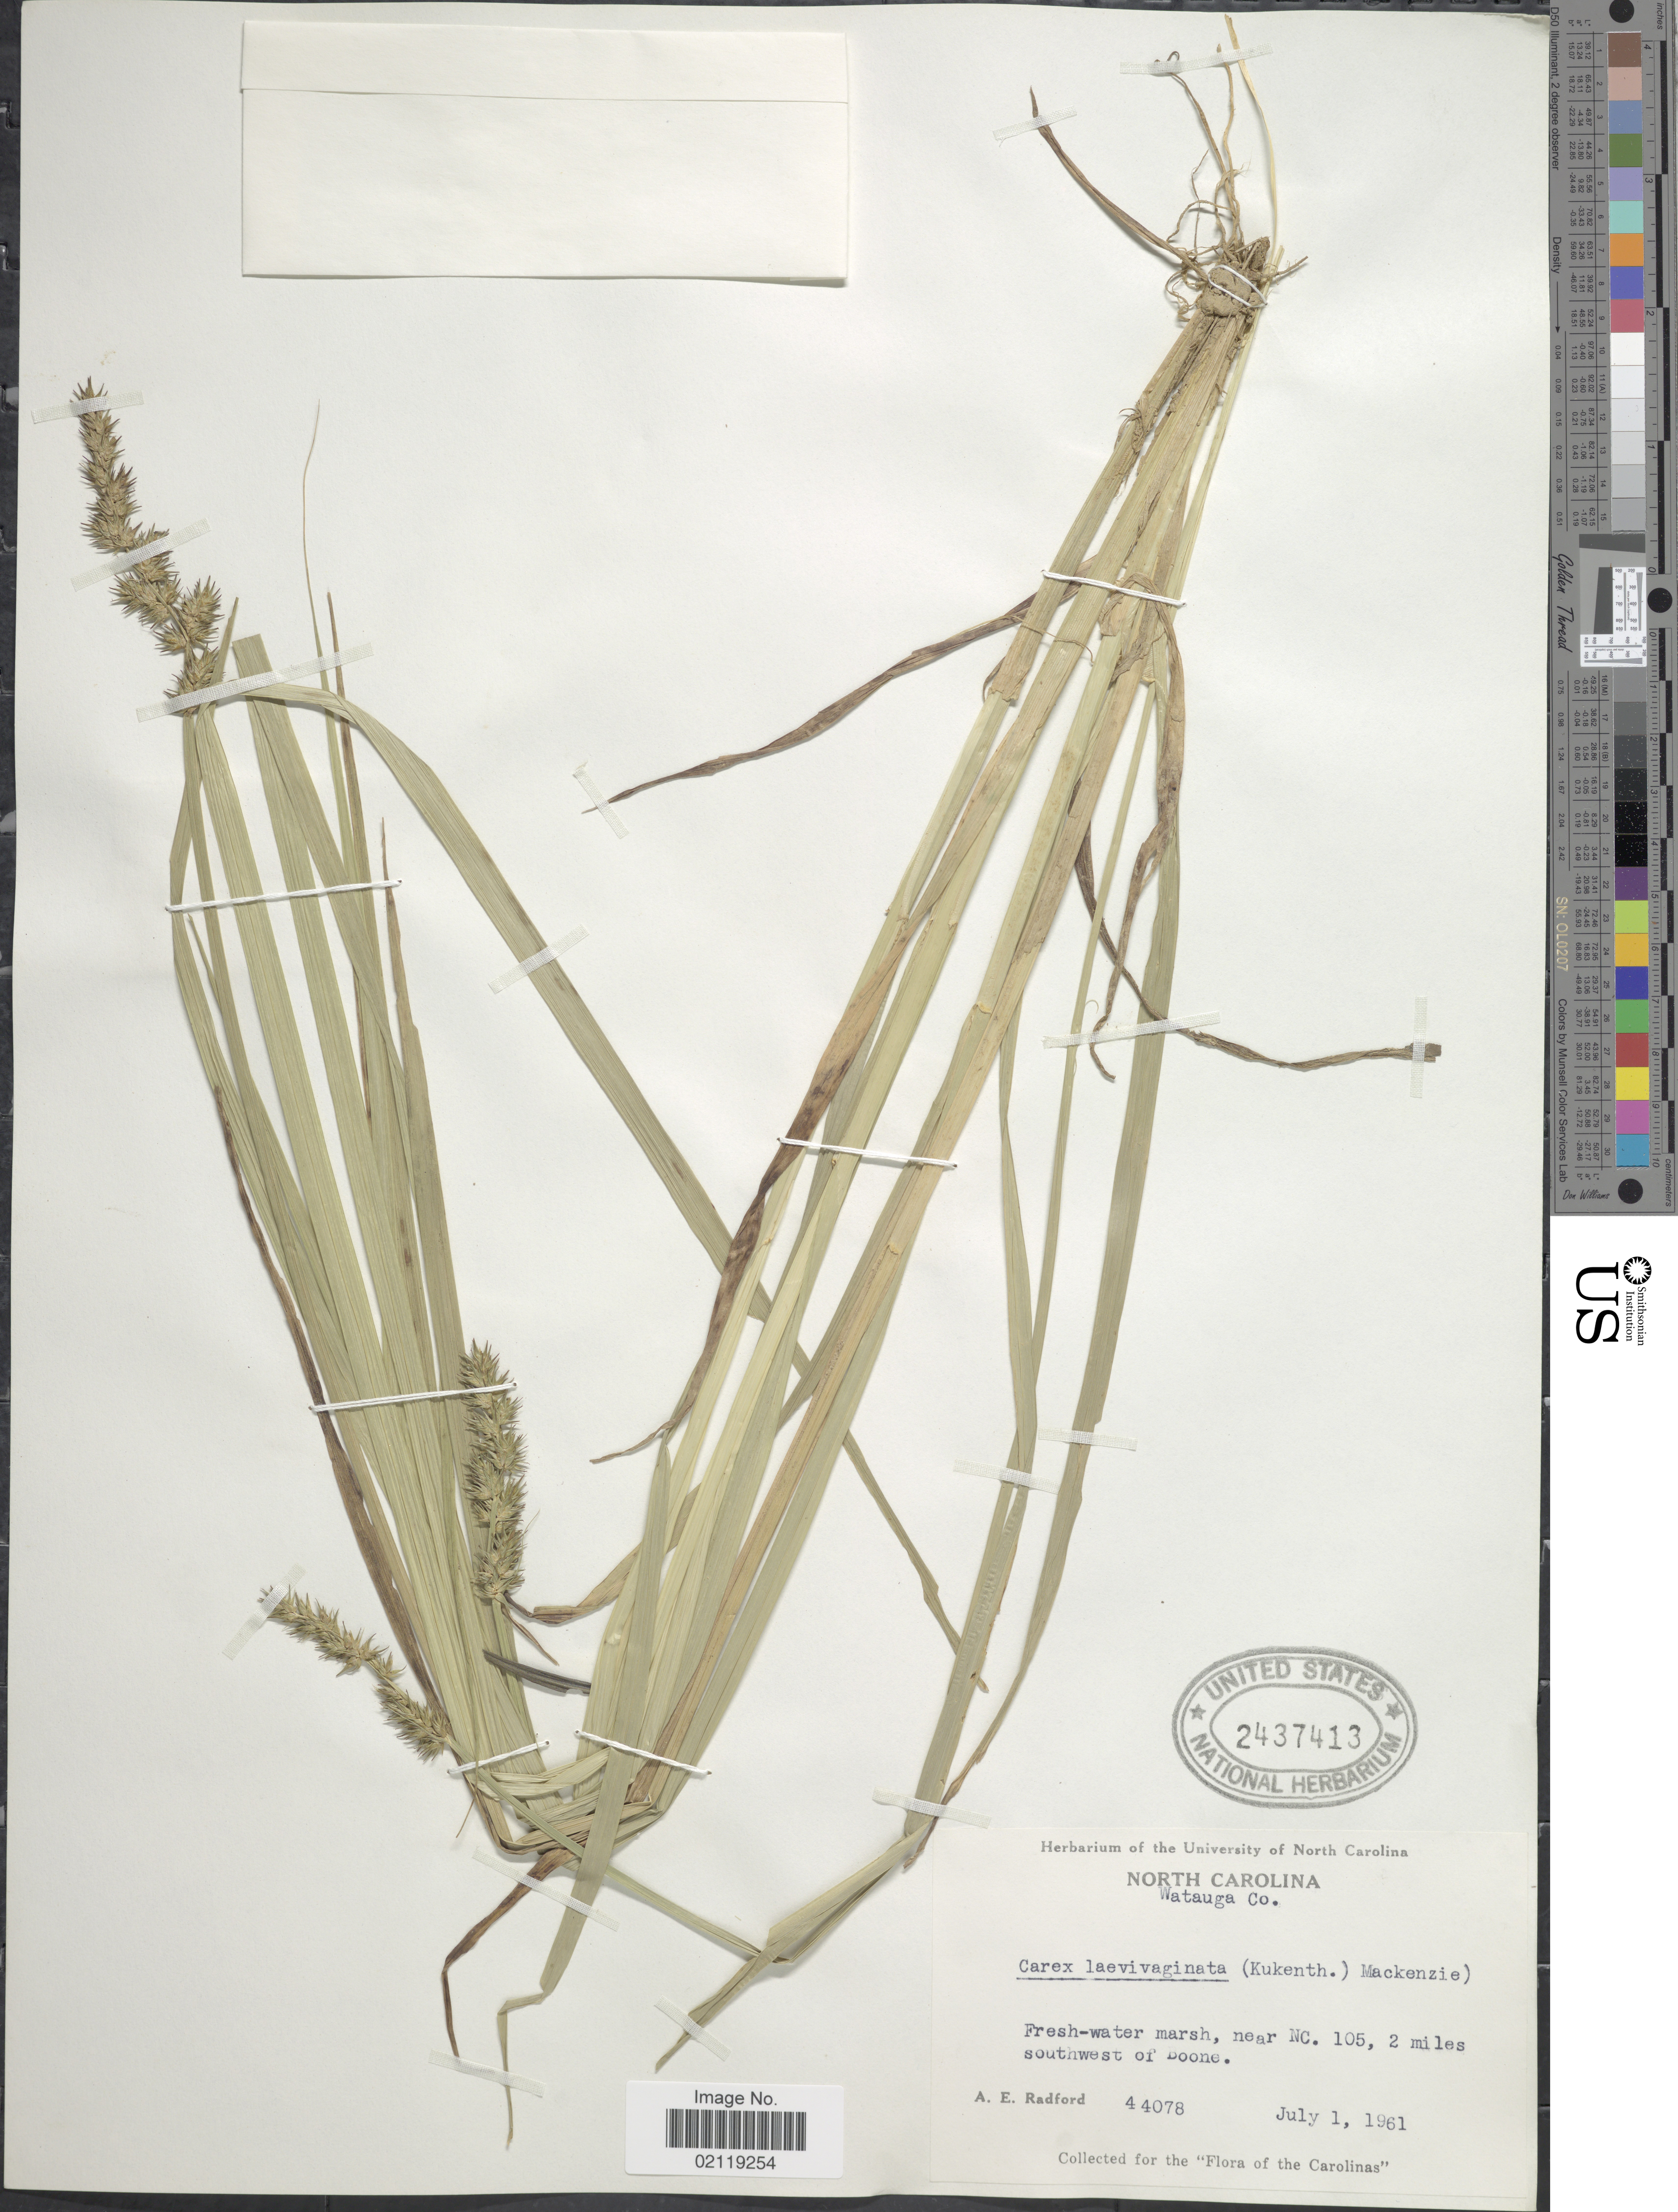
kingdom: Plantae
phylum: Tracheophyta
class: Liliopsida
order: Poales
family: Cyperaceae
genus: Carex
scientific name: Carex laevivaginata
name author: (Kük.) Mack.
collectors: A. E. Radford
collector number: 44078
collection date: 1961-07-01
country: United States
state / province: North Carolina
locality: Watauga Co. Fresh-water marsh, near NC. 105, 2 miles southwest of Boone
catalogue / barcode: US 2437413